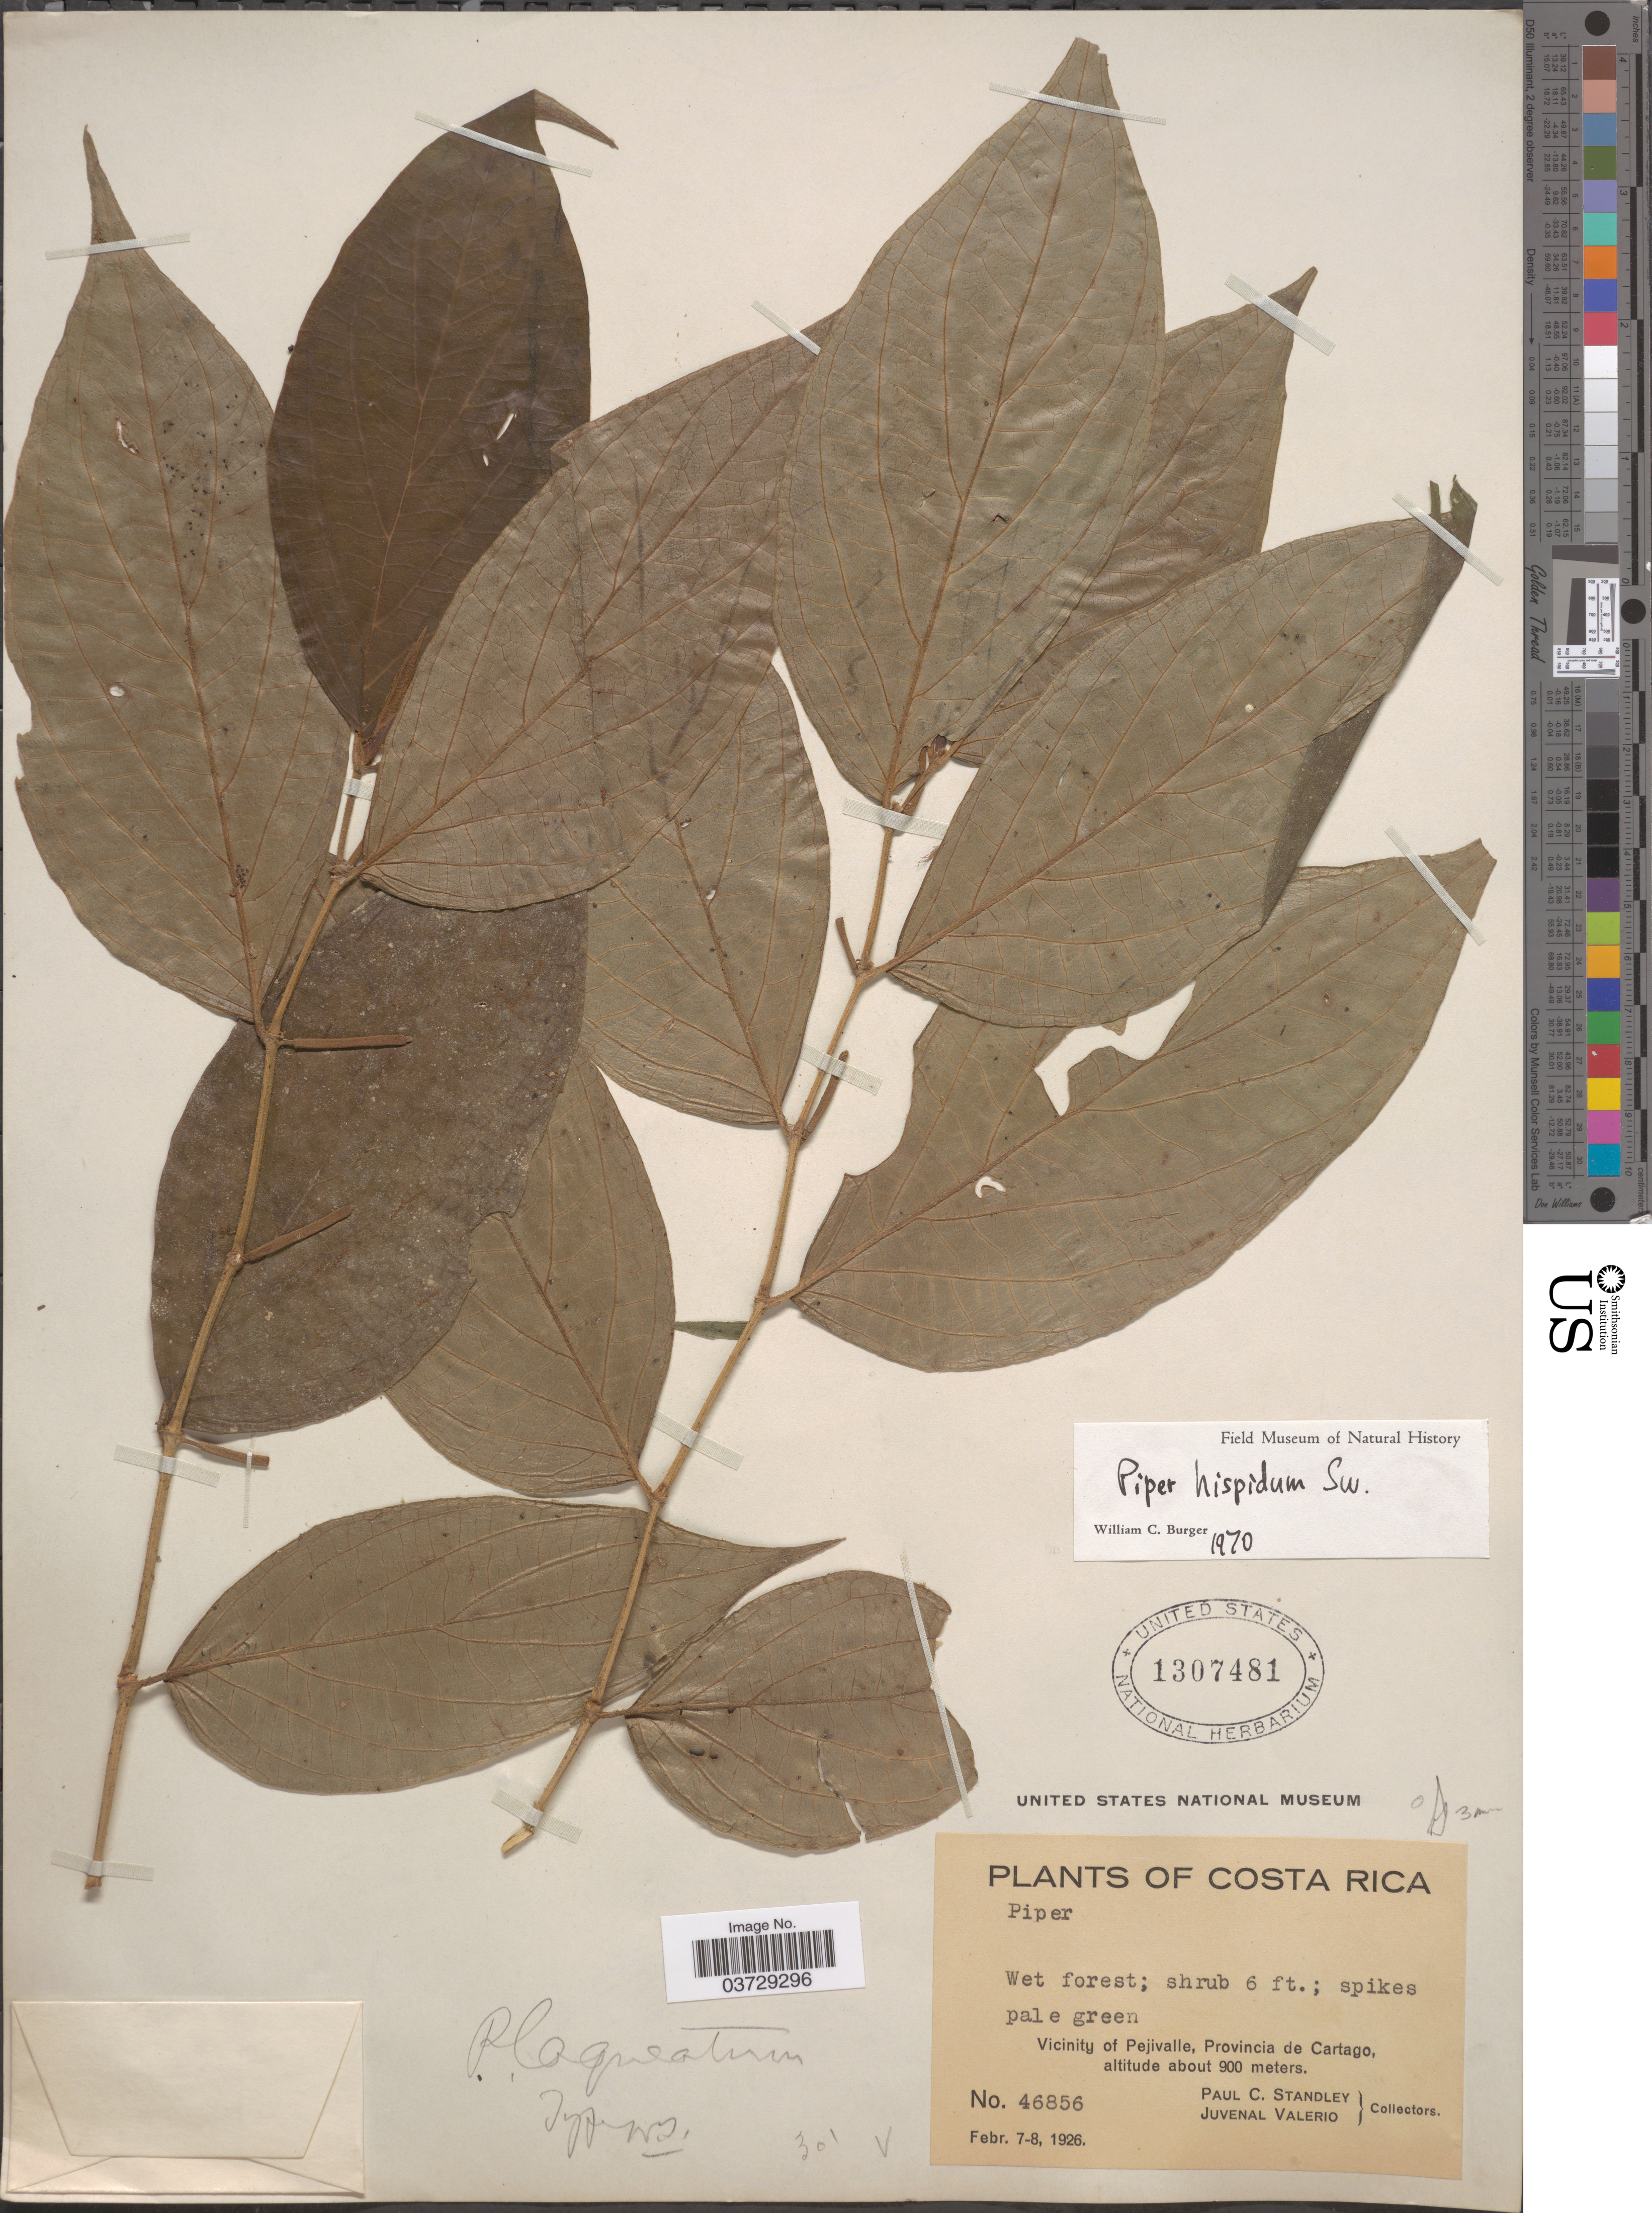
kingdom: Plantae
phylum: Tracheophyta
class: Magnoliopsida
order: Piperales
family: Piperaceae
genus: Piper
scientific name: Piper hispidum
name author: Sw.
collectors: P. C. Standley & J. Valerio R.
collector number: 46856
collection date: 1926-02-07/1926-02-08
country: Costa Rica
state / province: Cartago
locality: Vicinity of Pejivalle.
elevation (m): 900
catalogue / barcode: US 1307481